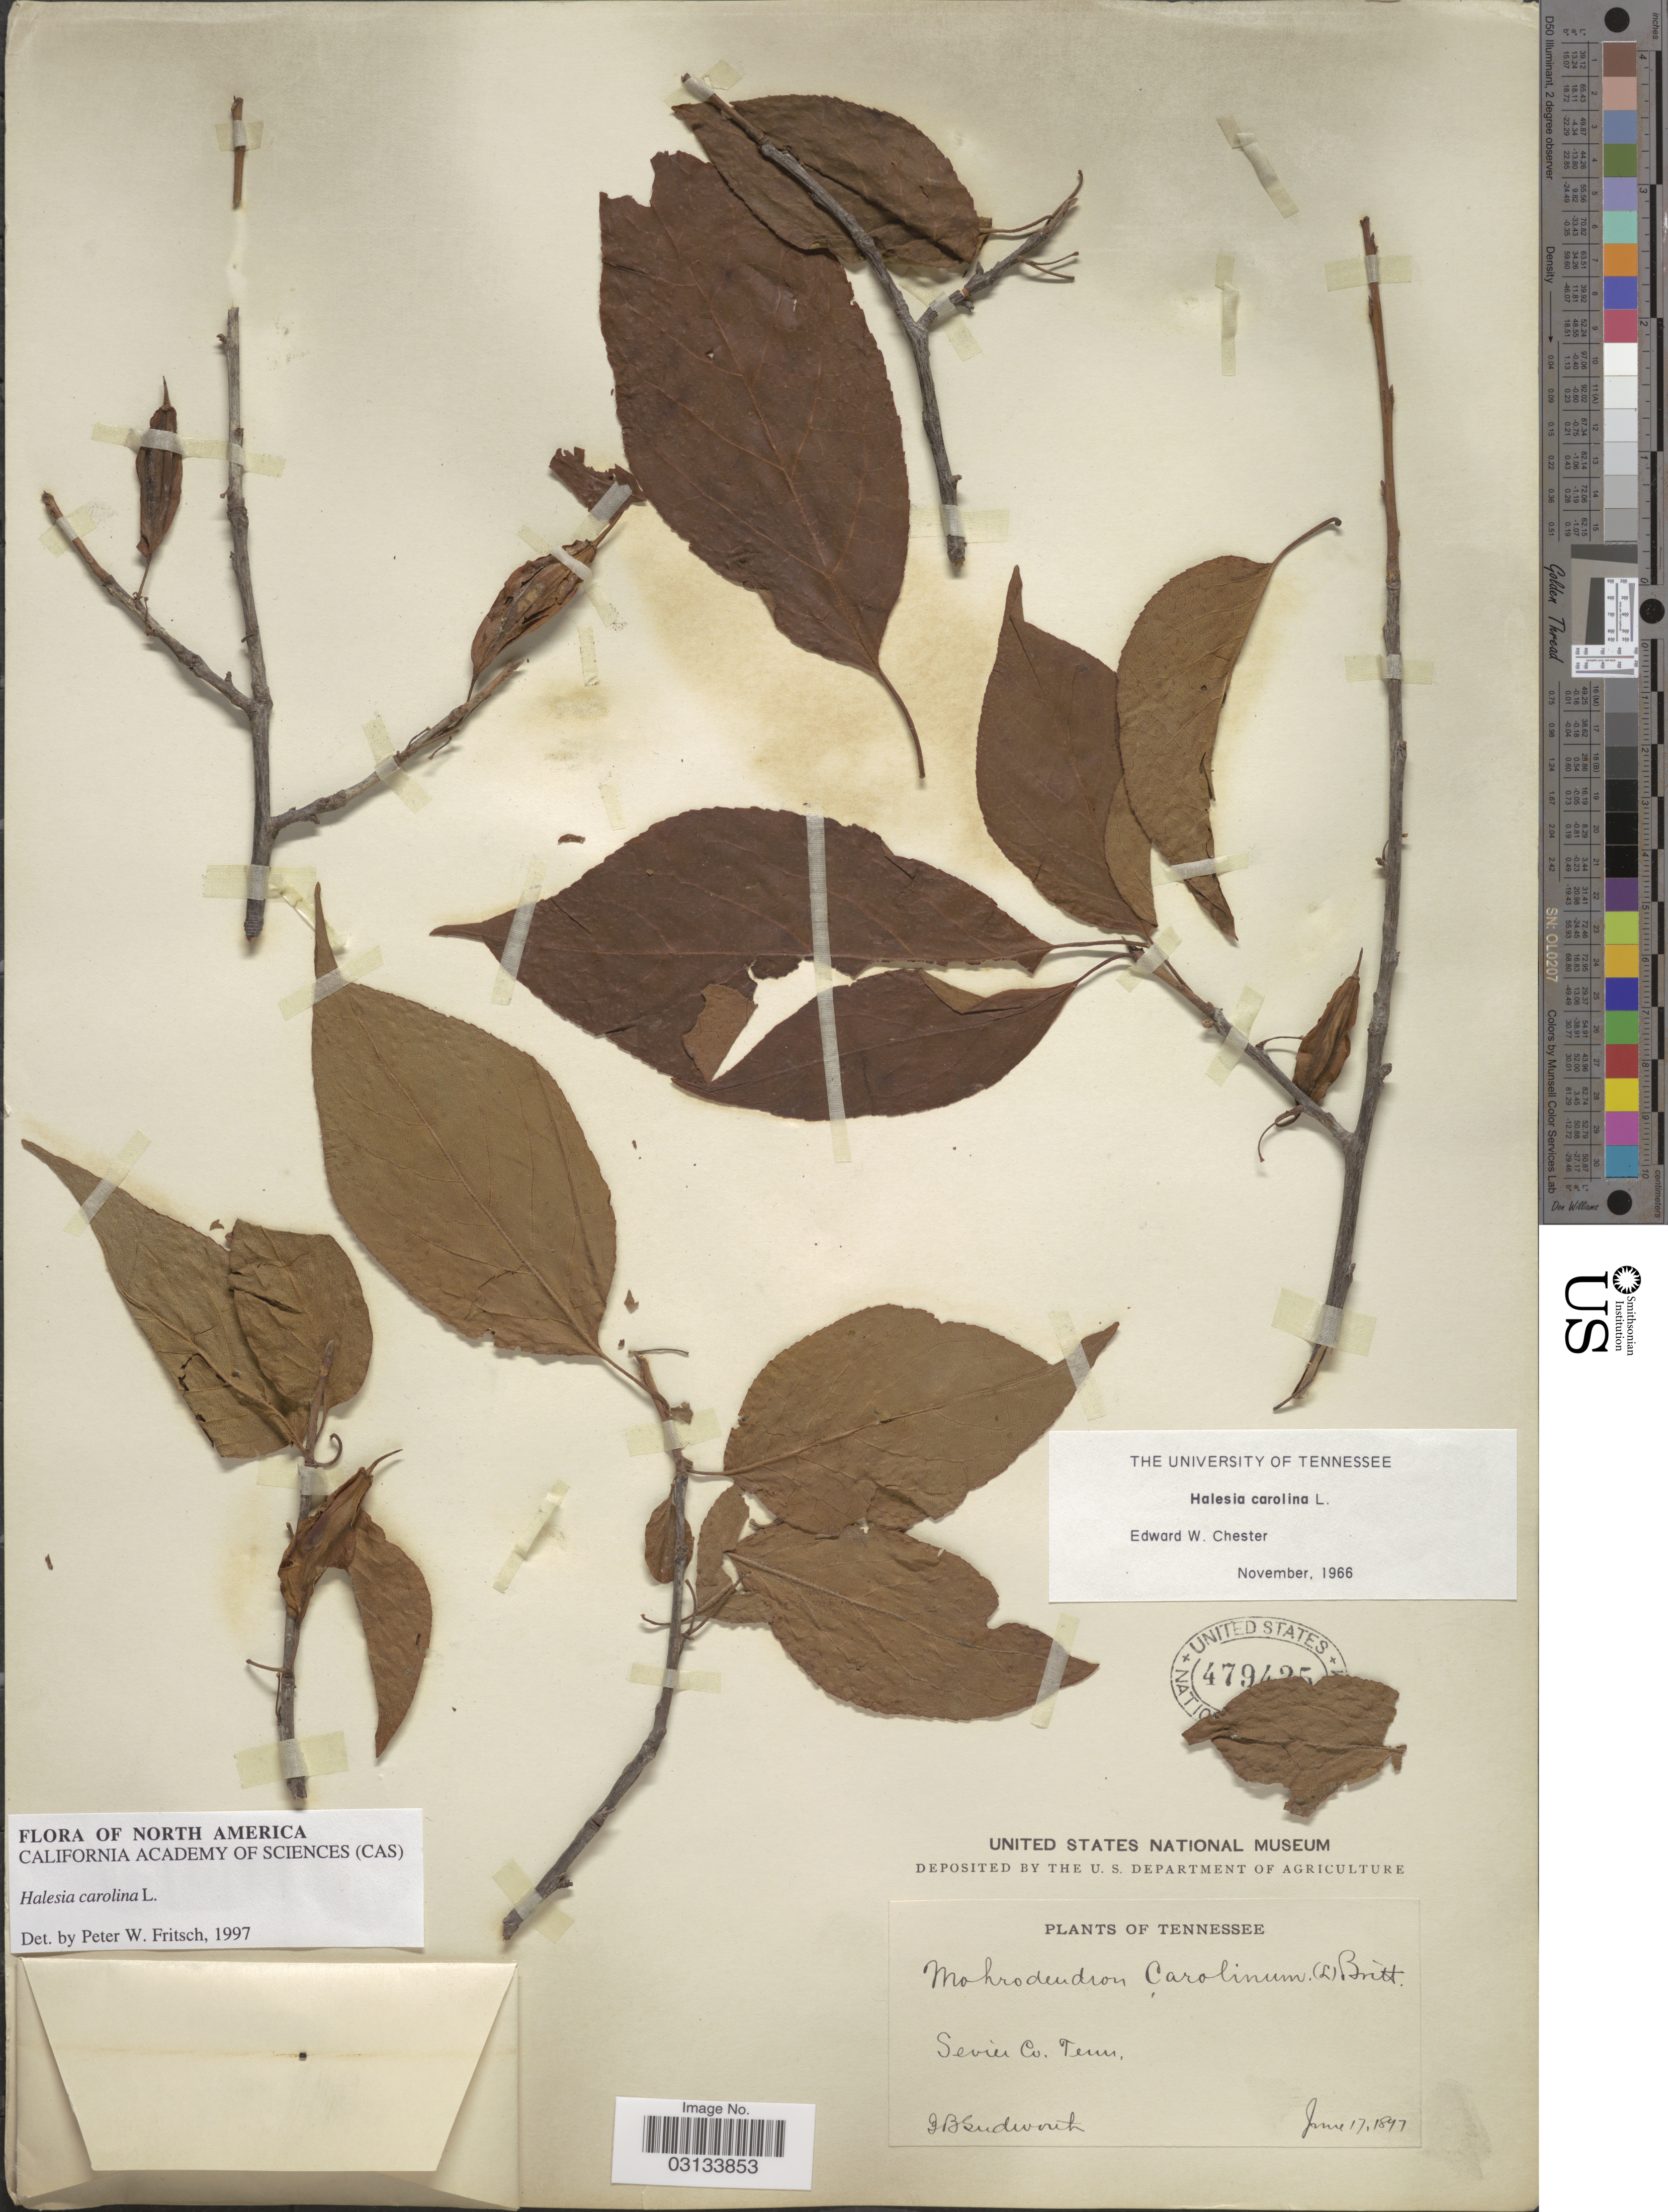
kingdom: Plantae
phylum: Tracheophyta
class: Magnoliopsida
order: Ericales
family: Styracaceae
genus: Halesia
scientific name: Halesia carolina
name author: L.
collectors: G. B. Sudworth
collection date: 1897-06-17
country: United States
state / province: Tennessee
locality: Sevier Co, Tenn.